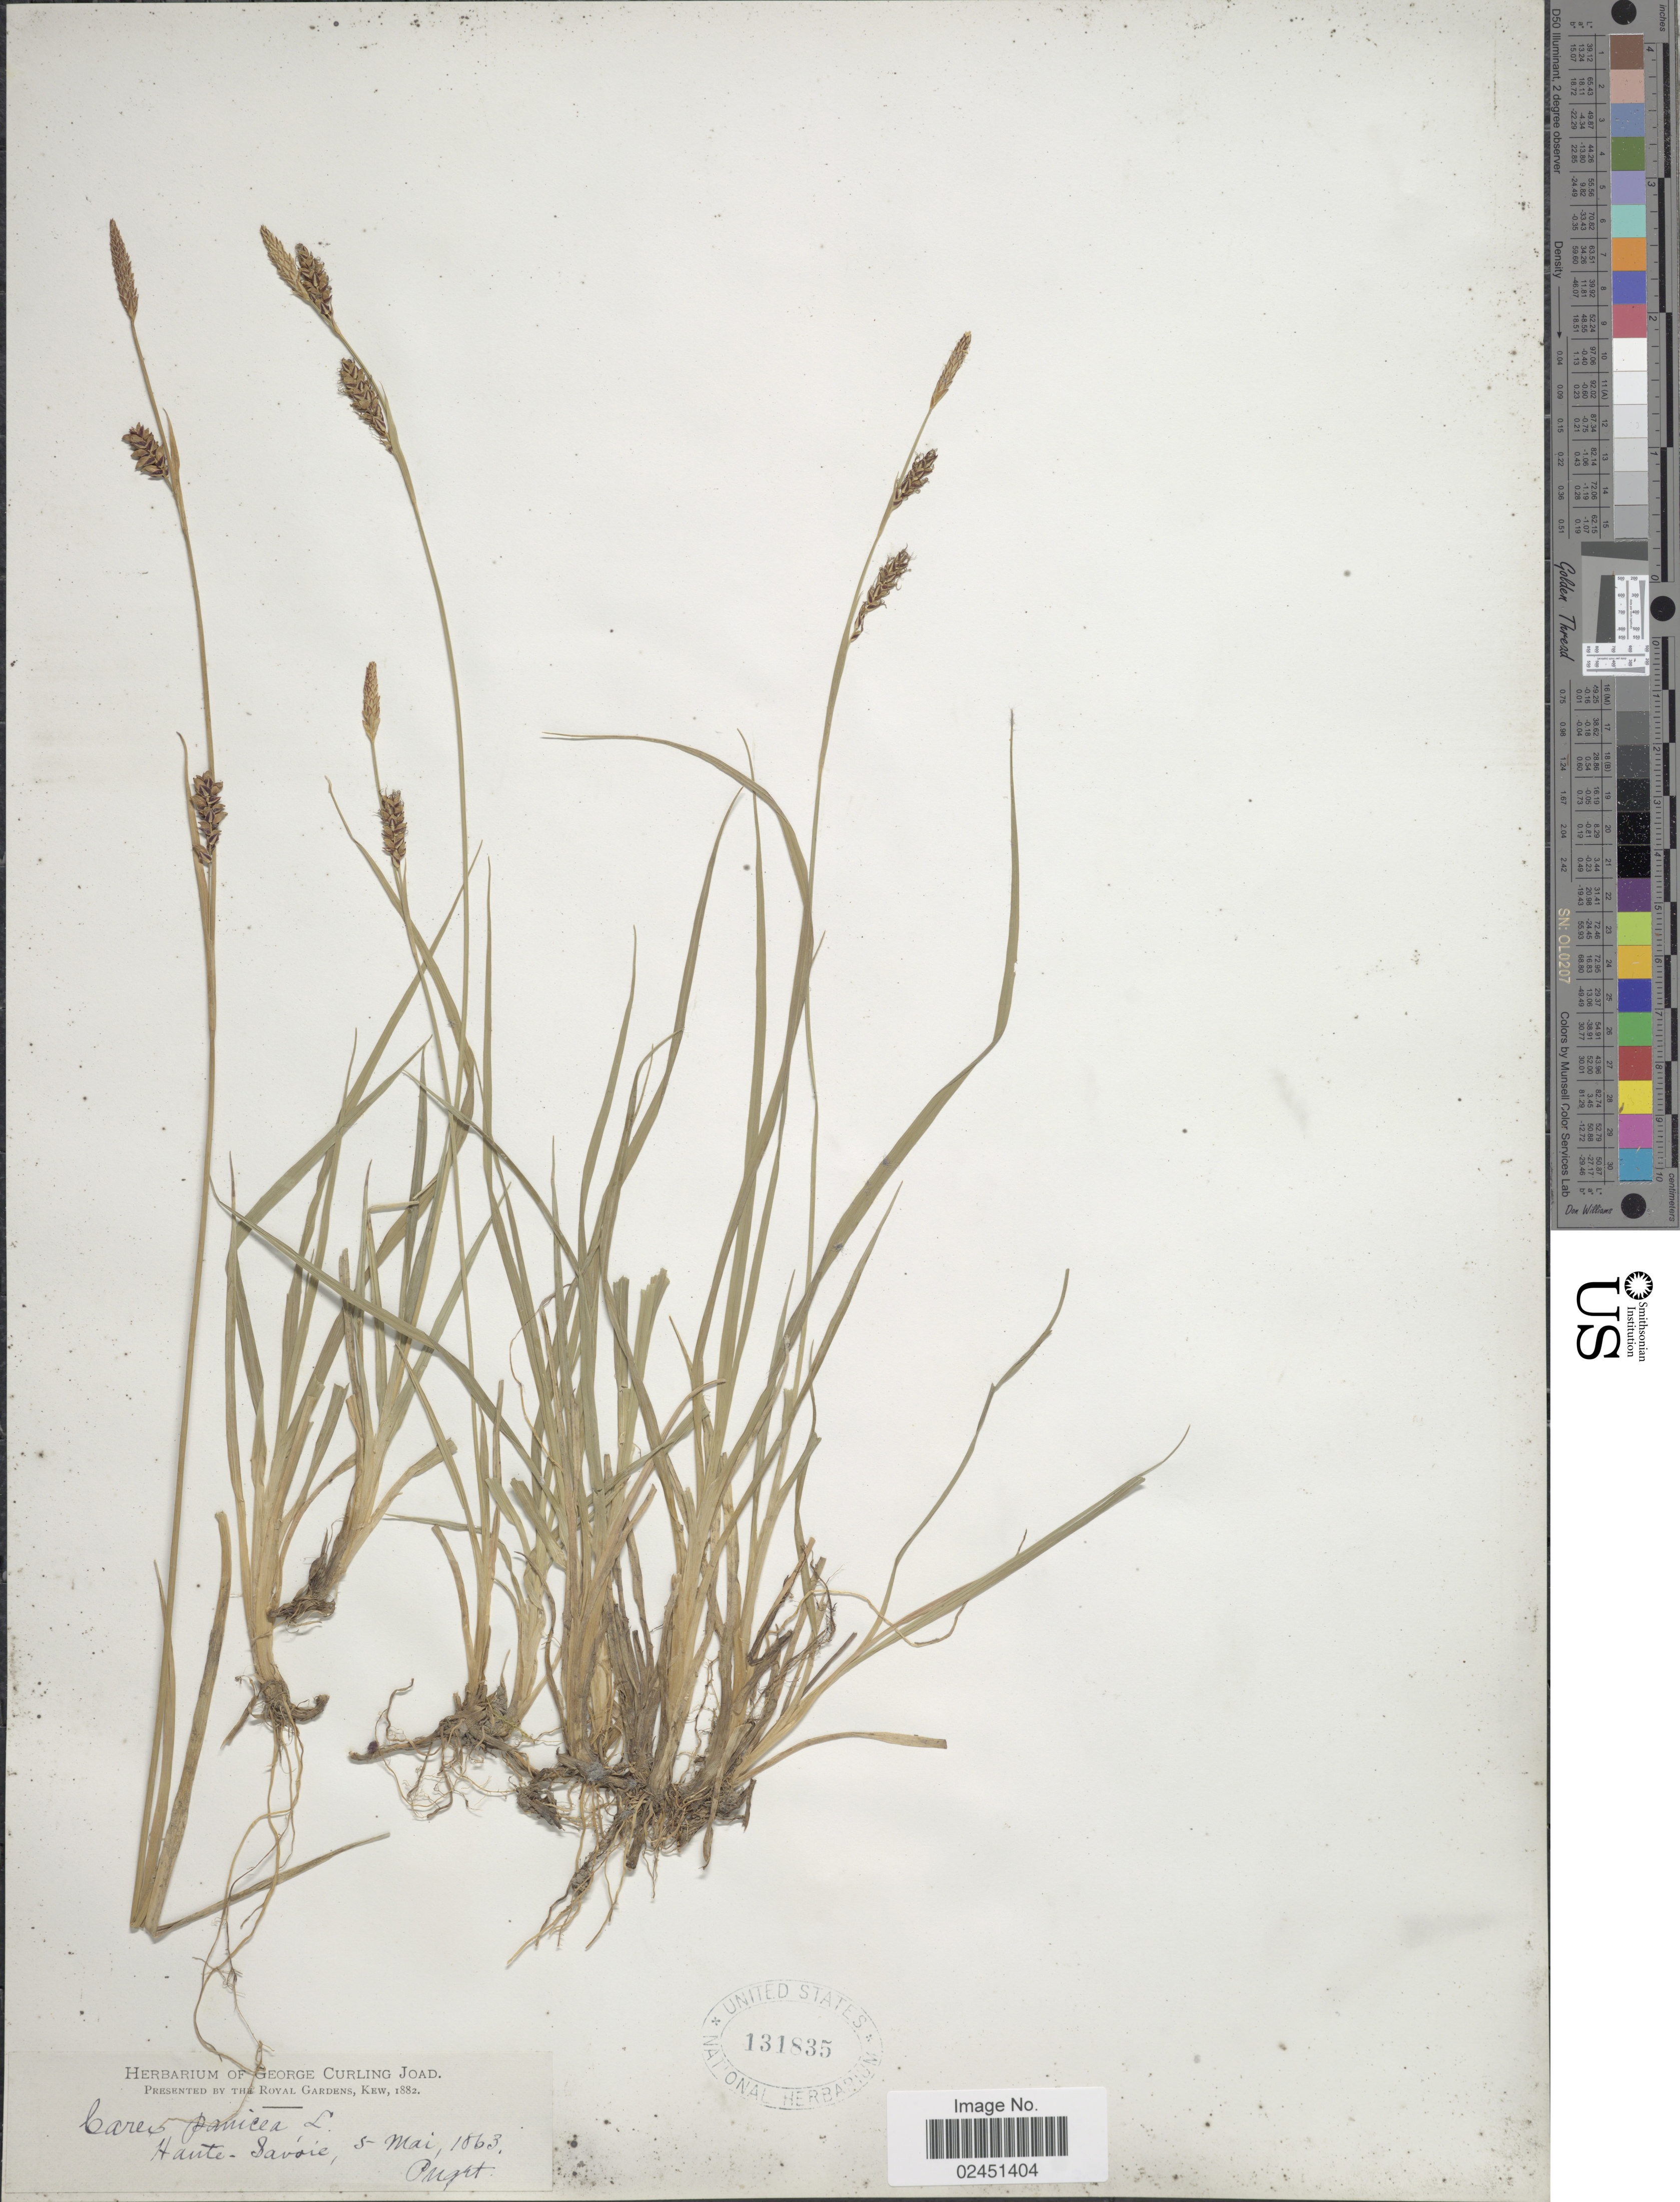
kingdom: Plantae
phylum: Tracheophyta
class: Liliopsida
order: Poales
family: Cyperaceae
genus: Carex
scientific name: Carex panicea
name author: L.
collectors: -. Puget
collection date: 1863-05-05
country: France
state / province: Auvergne-Rhône-Alpes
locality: Haute-Savoie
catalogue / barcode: US 131853